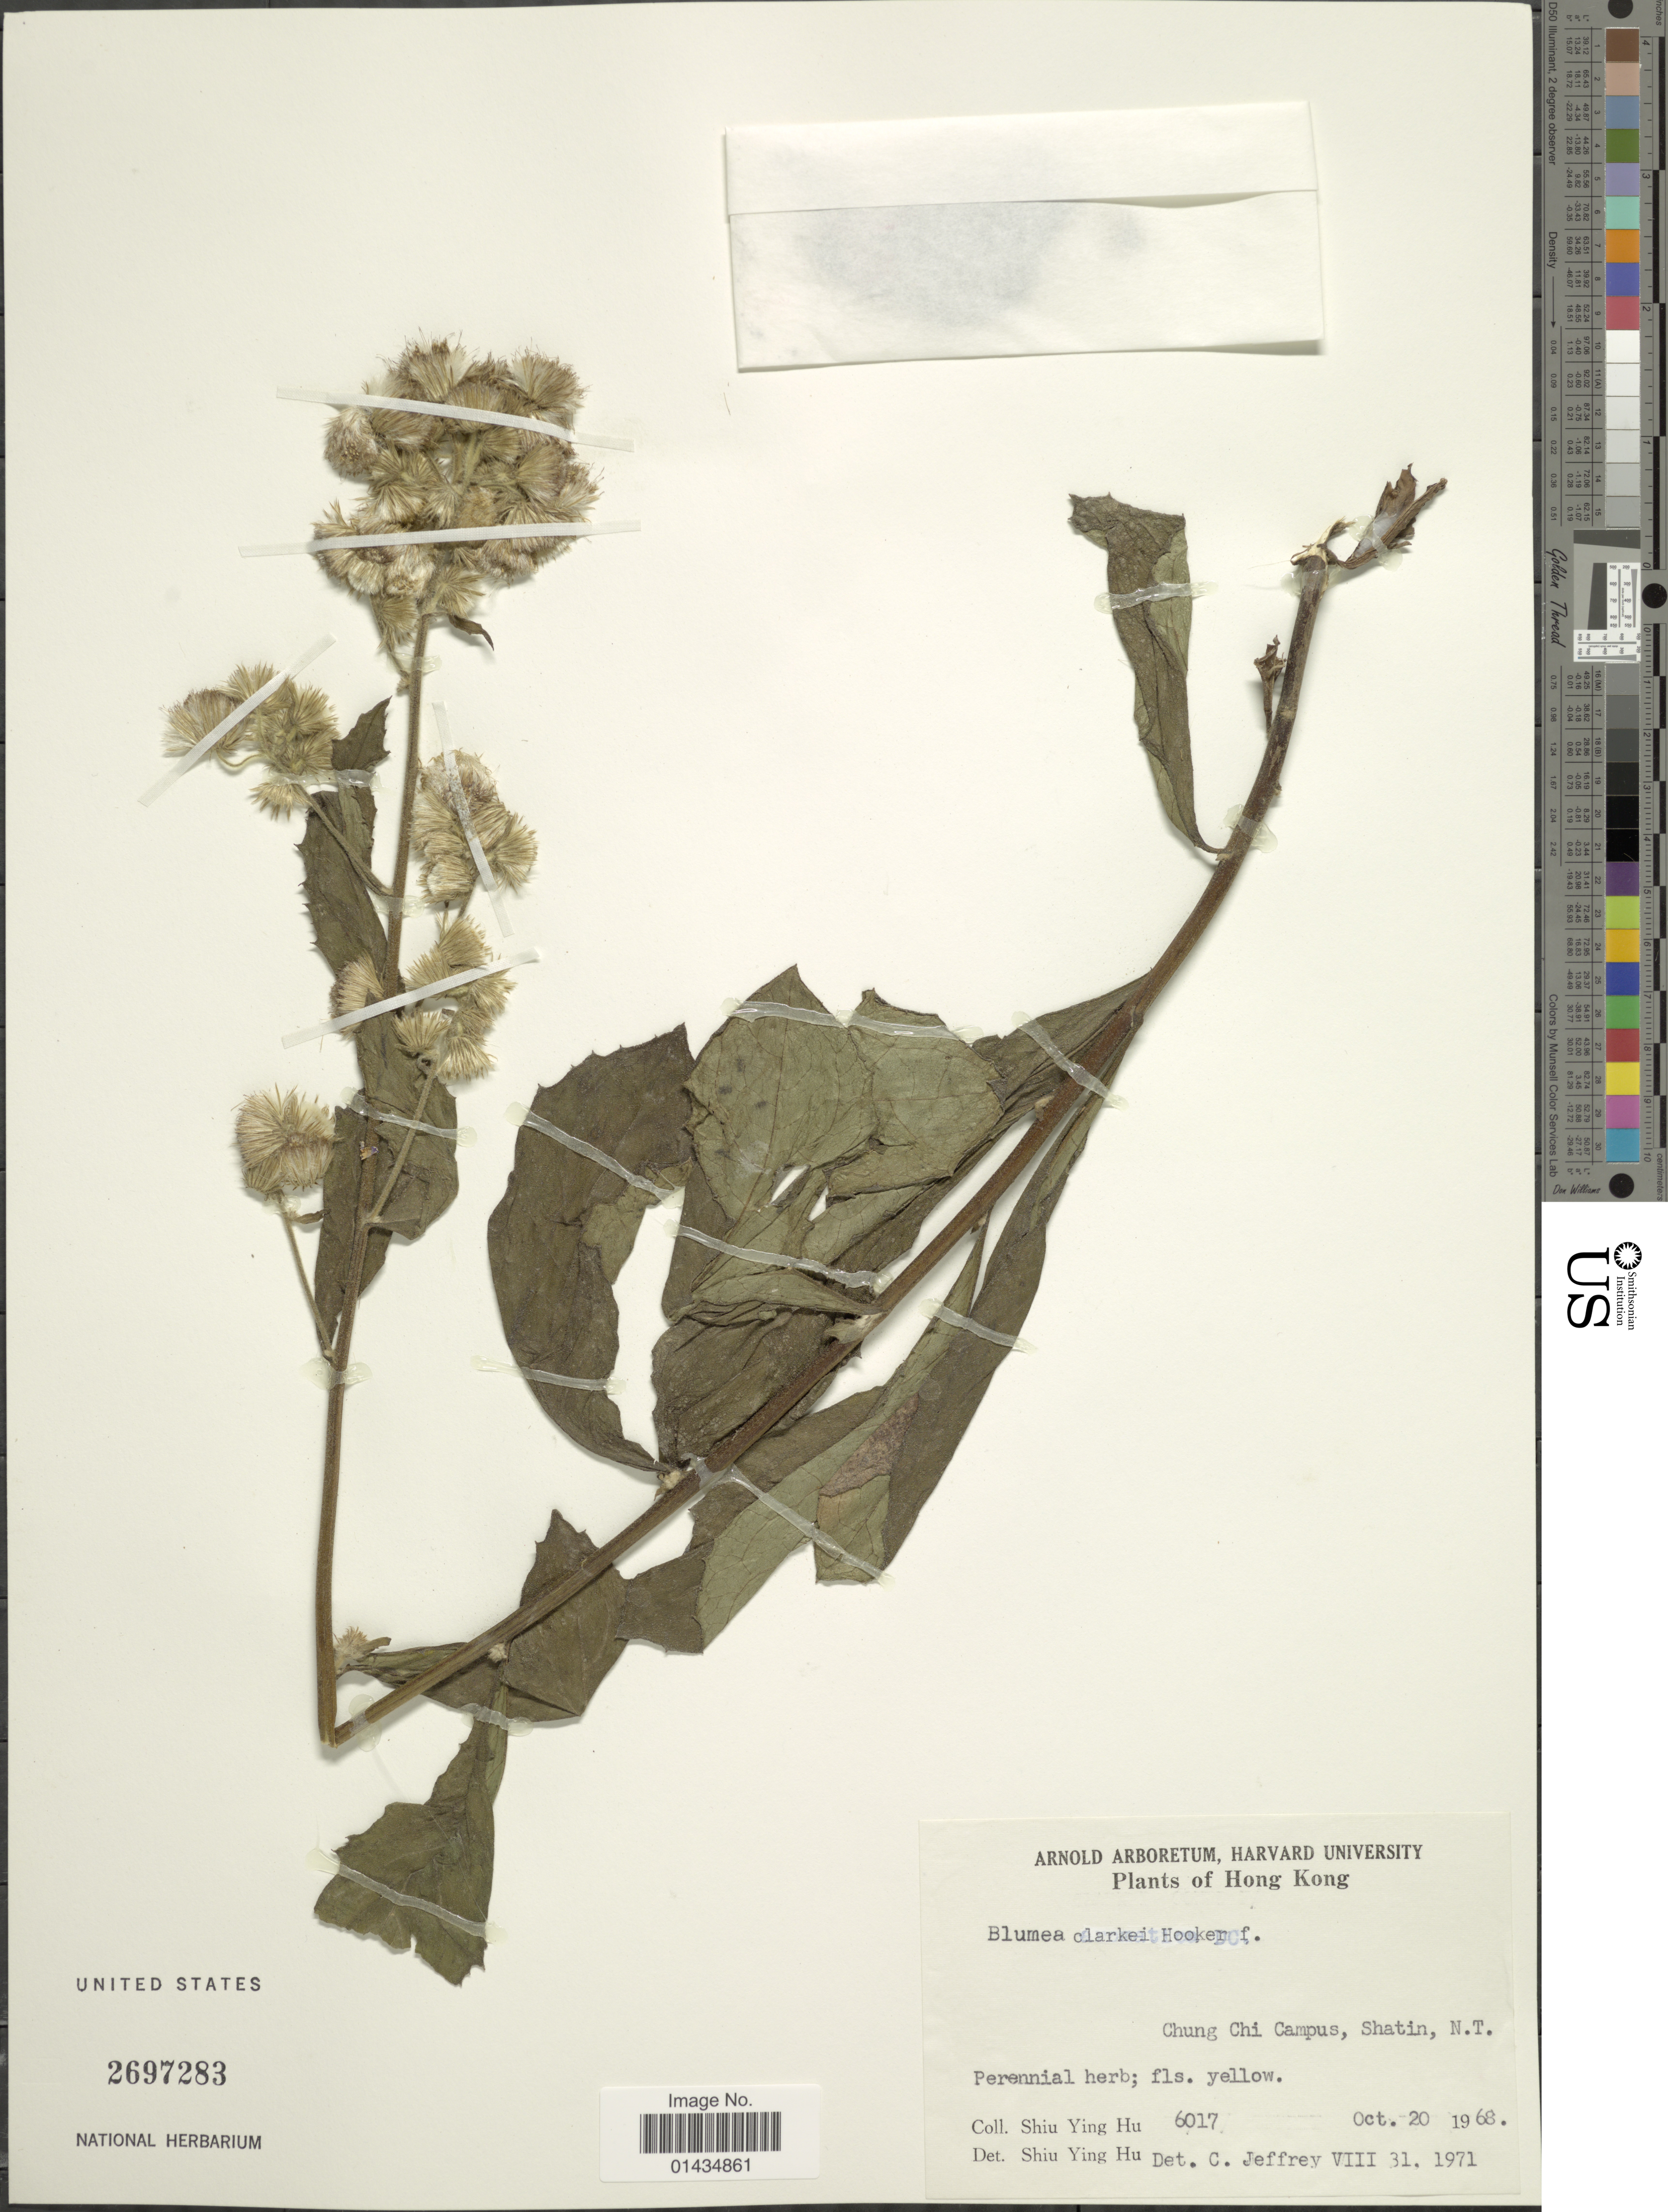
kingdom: Plantae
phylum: Tracheophyta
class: Magnoliopsida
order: Asterales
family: Asteraceae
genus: Blumea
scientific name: Blumea clarkei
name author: Hook. f.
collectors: S. Y. Hu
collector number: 6017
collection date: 1968-10-20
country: China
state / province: Hong Kong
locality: Chung Chi Campus, Shatin, N. T.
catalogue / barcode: US 2697283